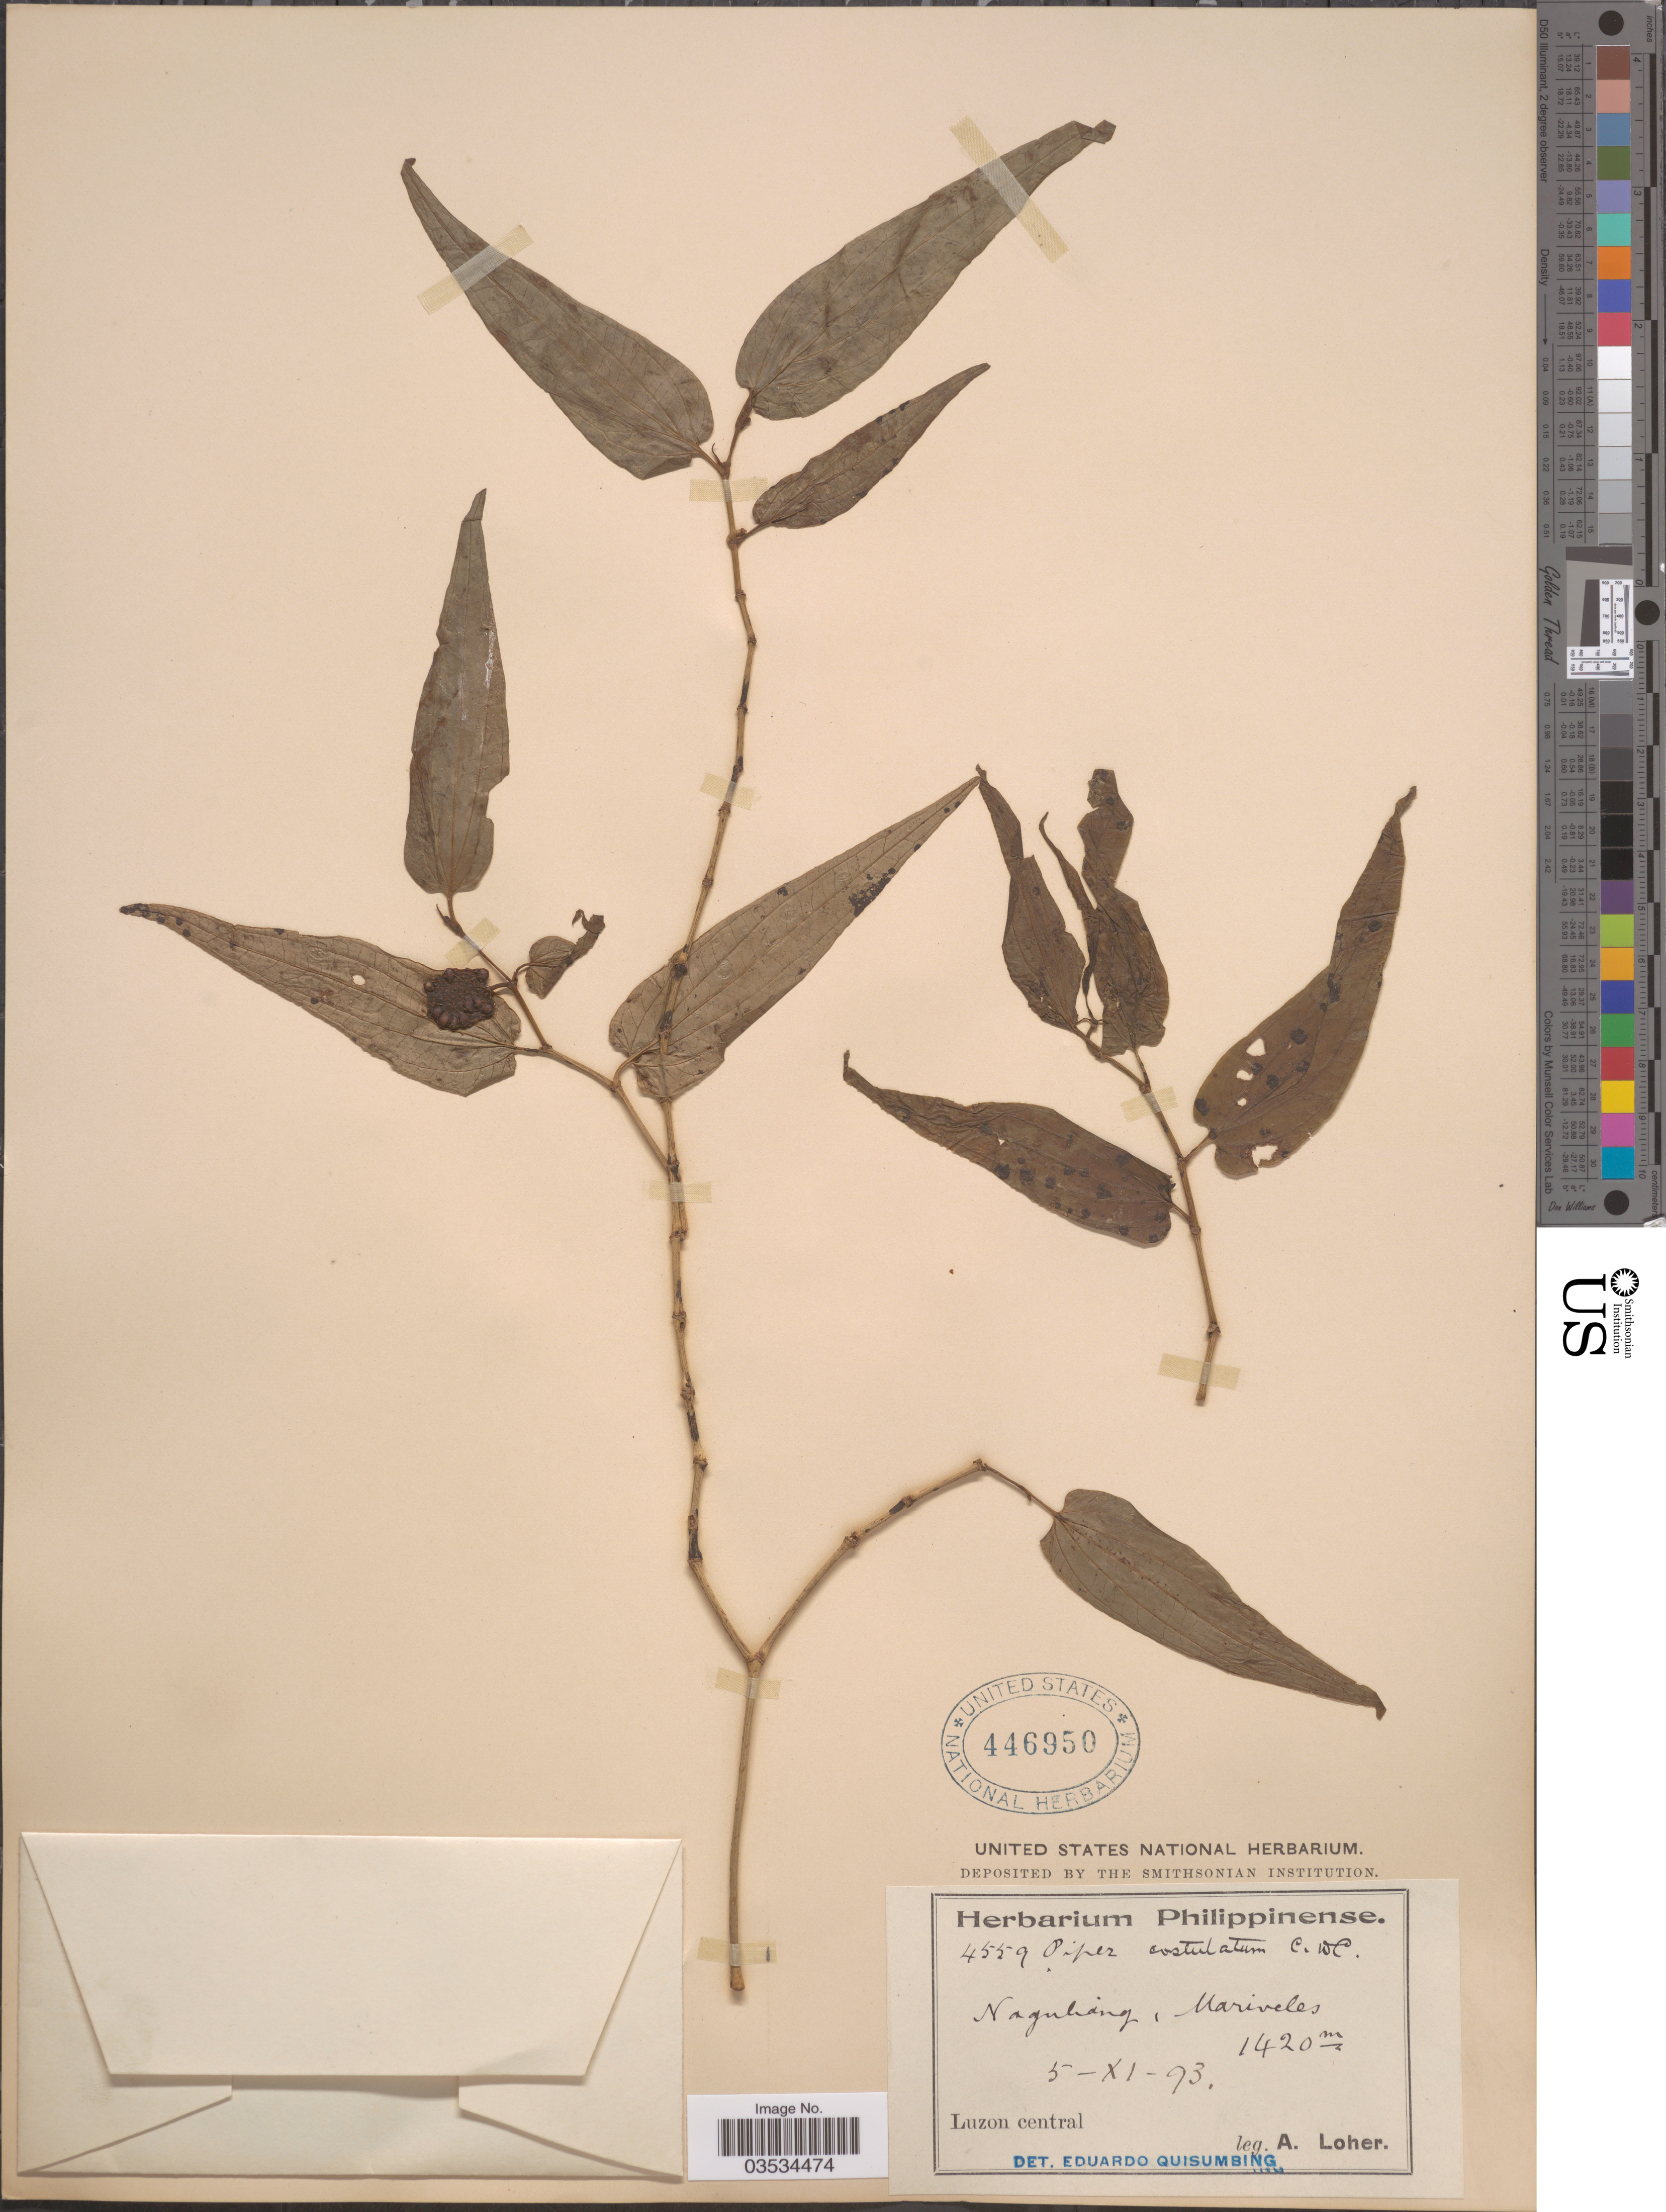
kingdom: Plantae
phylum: Tracheophyta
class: Magnoliopsida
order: Piperales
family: Piperaceae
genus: Piper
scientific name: Piper costulatum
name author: C. DC.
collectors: A. Loher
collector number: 4559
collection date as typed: Transcribed d/m/y: 5/11/93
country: Philippines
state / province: Central Luzon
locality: Naguliang, Mariveles. Luzon central.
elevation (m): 1420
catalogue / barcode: US 446950